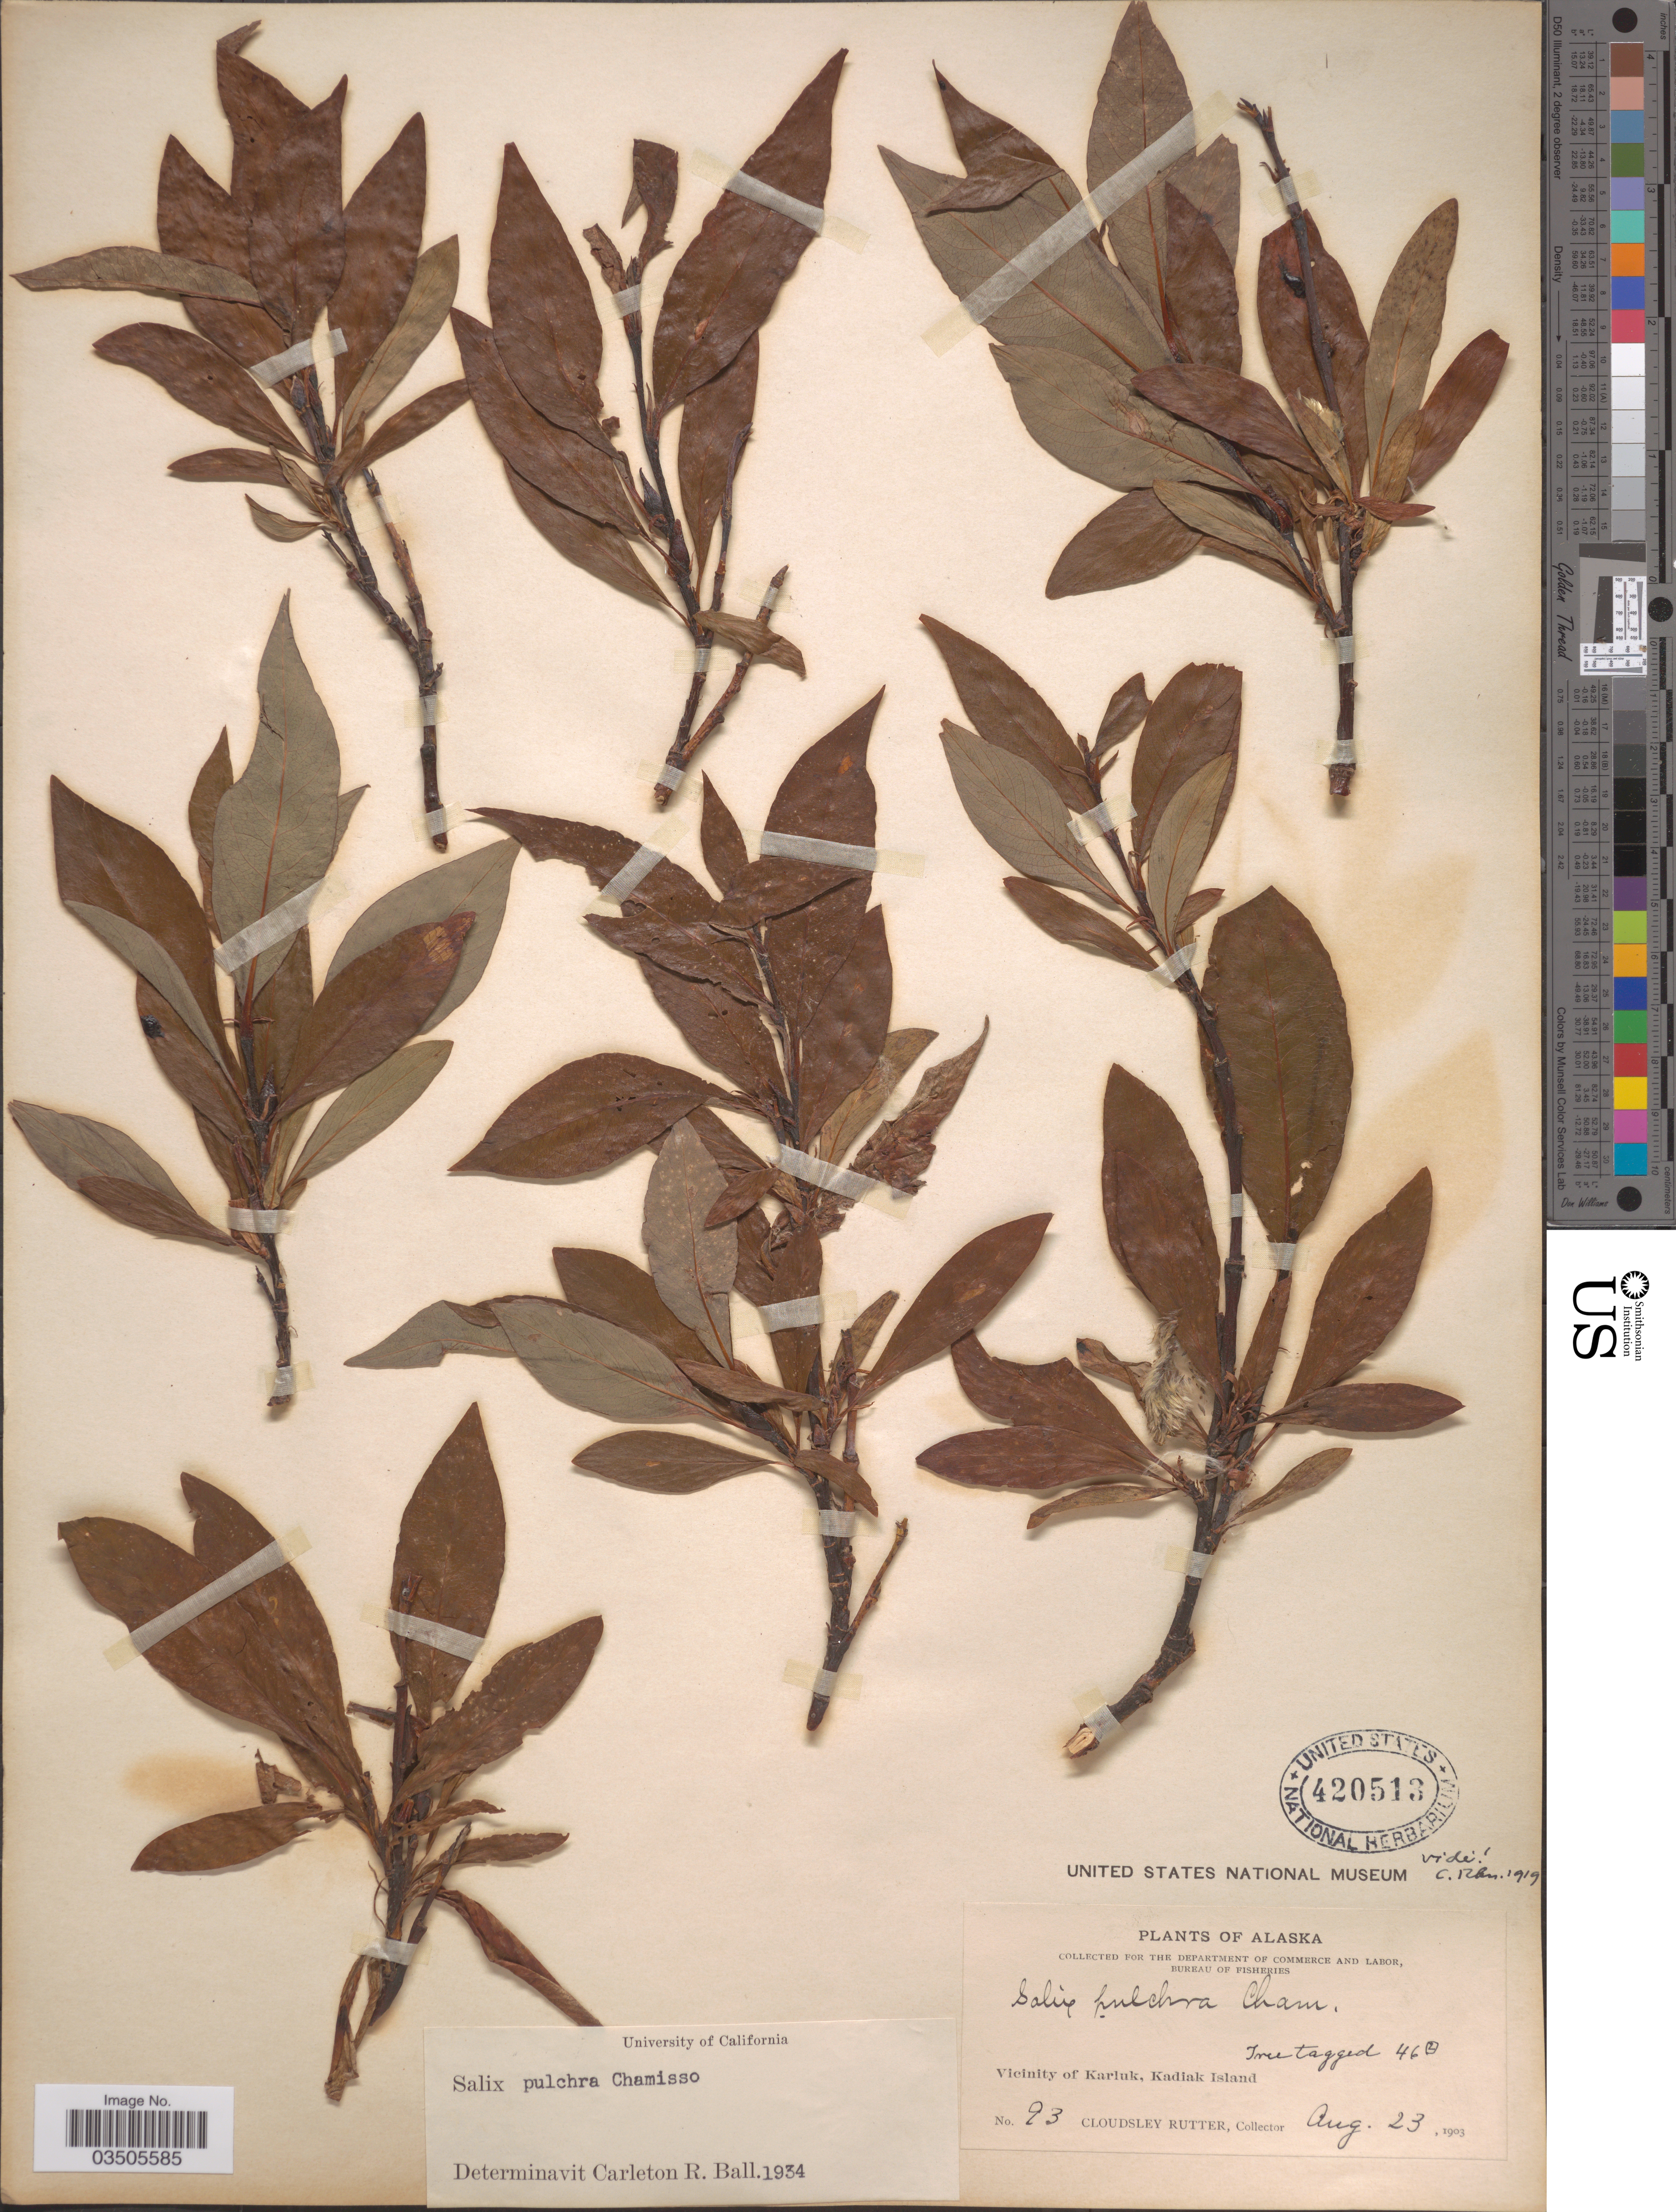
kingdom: Plantae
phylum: Tracheophyta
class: Magnoliopsida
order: Malpighiales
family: Salicaceae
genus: Salix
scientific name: Salix pulchra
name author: Cham.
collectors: C. Rutter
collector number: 93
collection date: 1903-08-23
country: United States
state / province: Alaska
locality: Vicinity of Karluk, Kadiak Island.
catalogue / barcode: US 420513